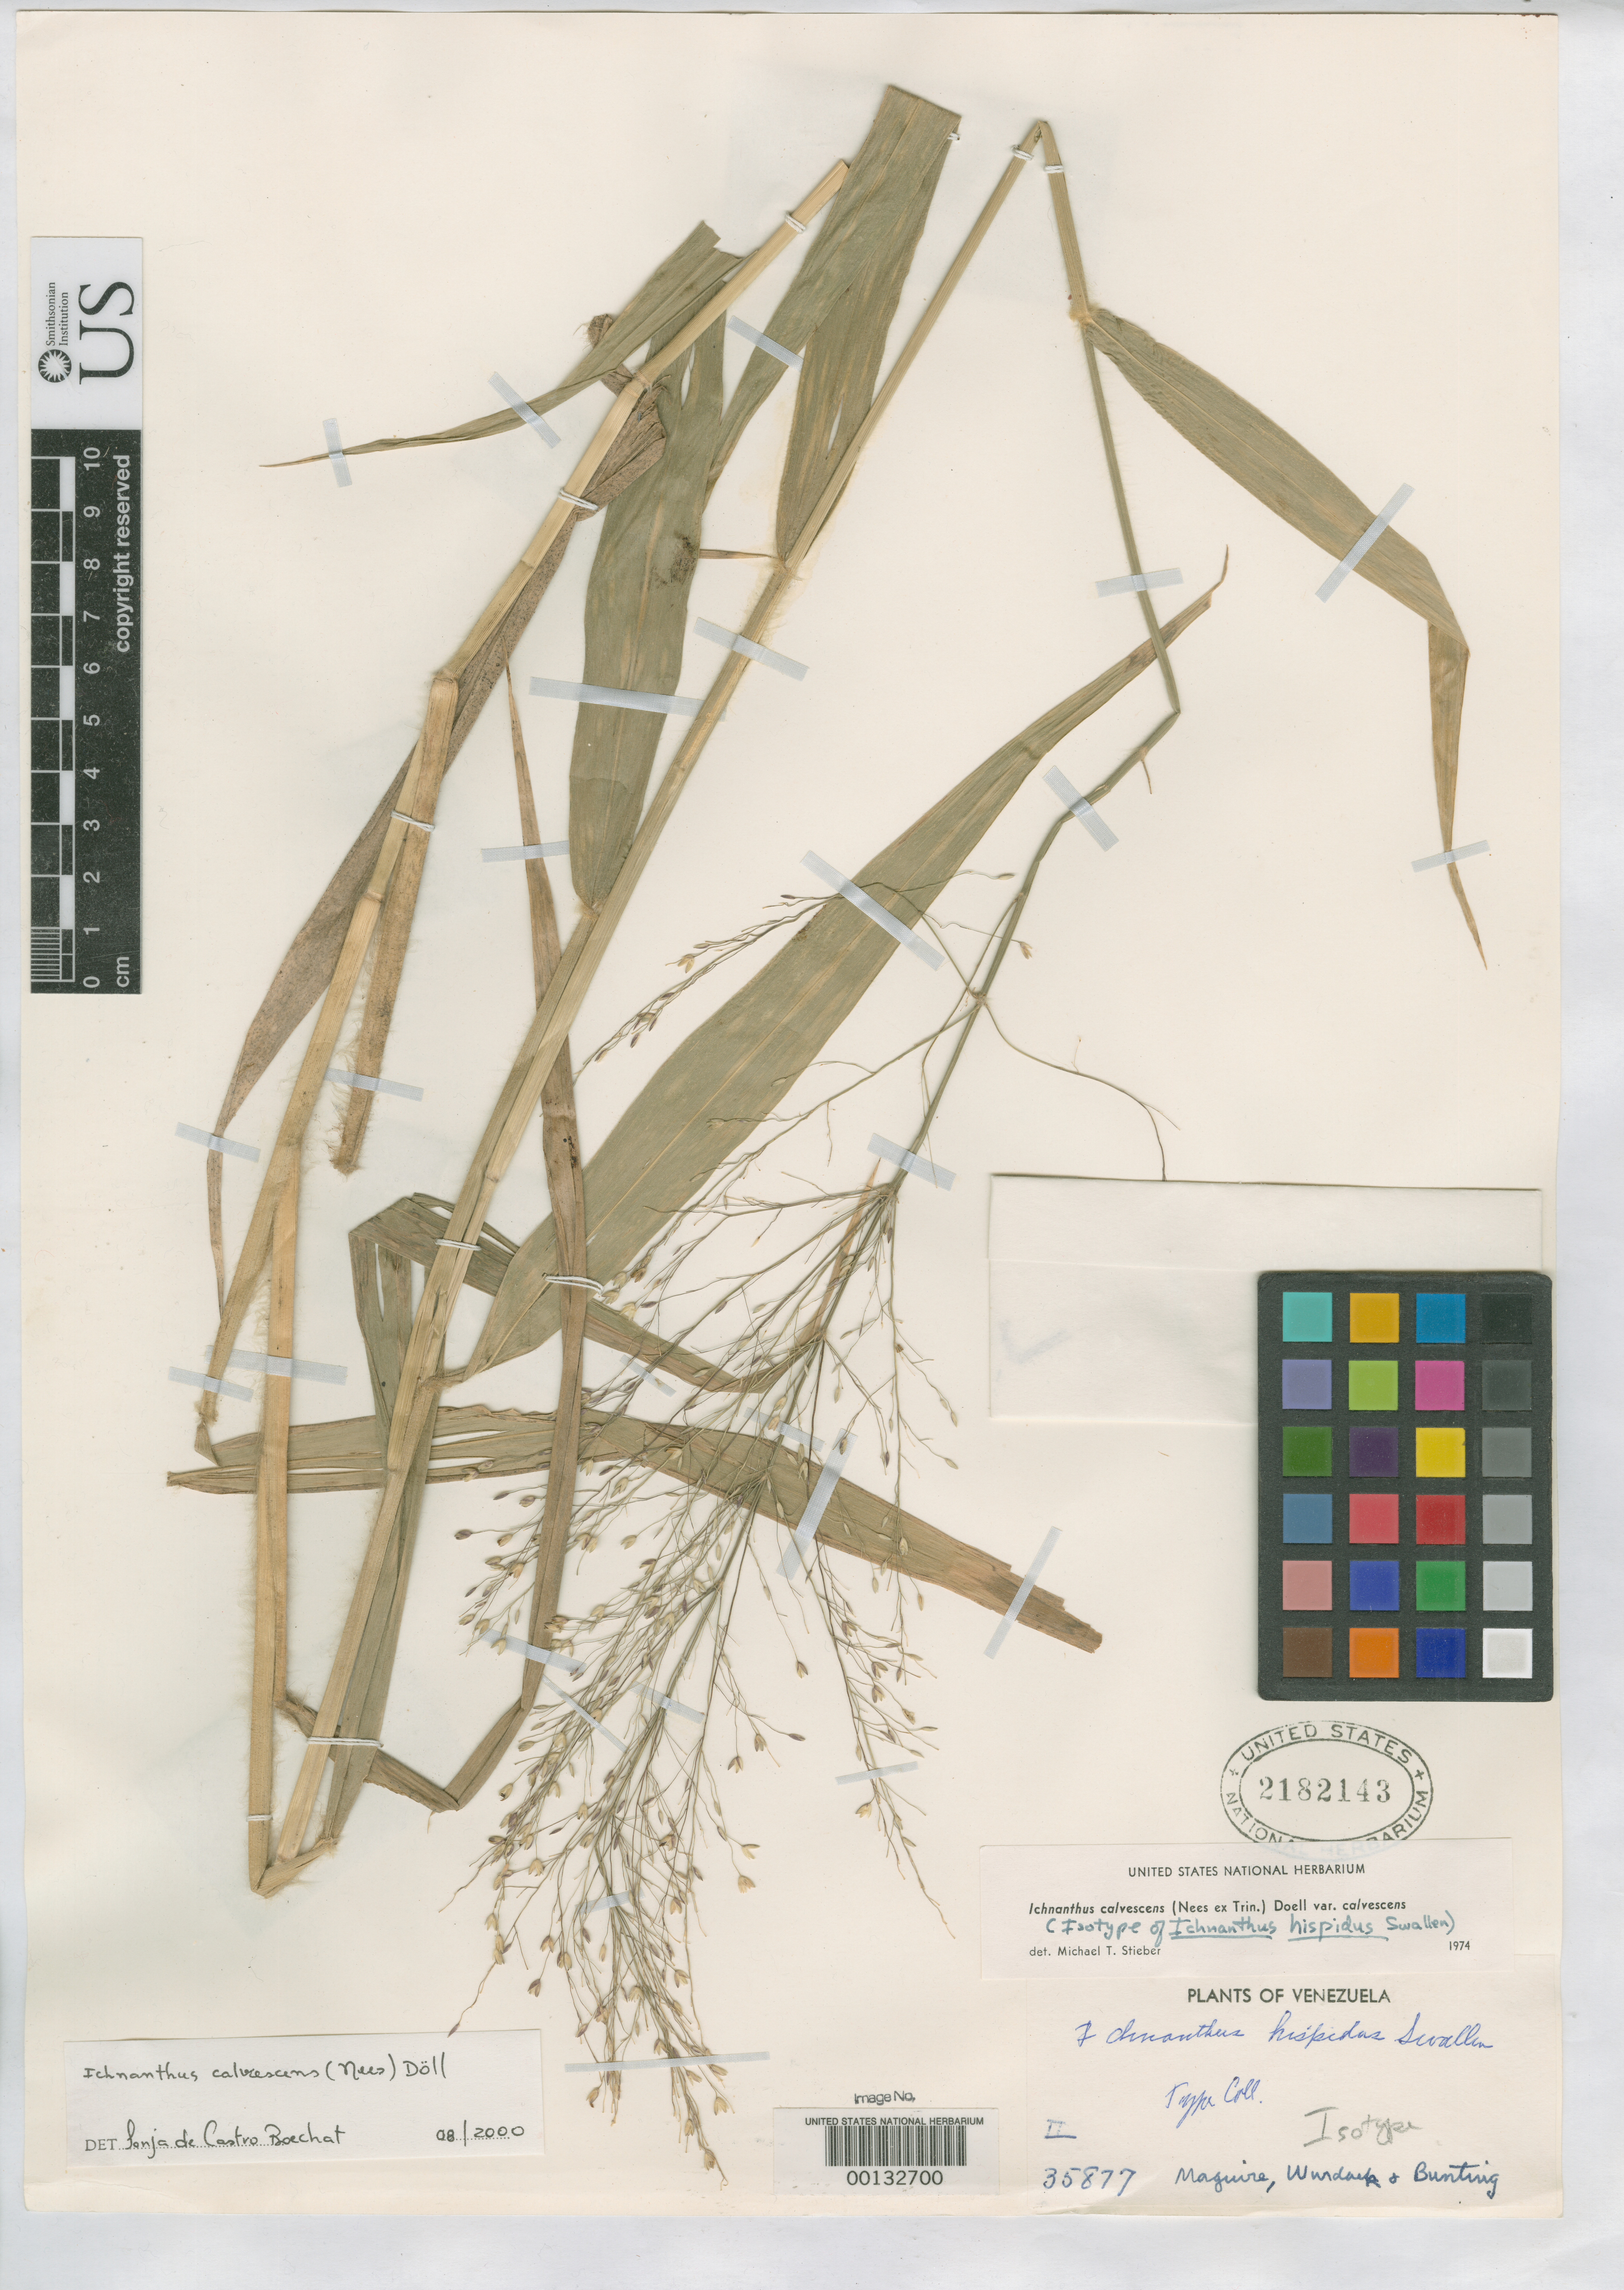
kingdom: Plantae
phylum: Tracheophyta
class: Liliopsida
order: Poales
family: Poaceae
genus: Ichnanthus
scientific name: Ichnanthus hispidus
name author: Swallen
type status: Isotype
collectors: B. Maguire, J. J. Wurdack & G. S. Bunting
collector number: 35877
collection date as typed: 19 Oct 1953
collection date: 1953-10-19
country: Venezuela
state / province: Bolivar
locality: Cerro Altamira, 10 km. E of Ciudad Piar.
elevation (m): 425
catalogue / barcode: US 2182143